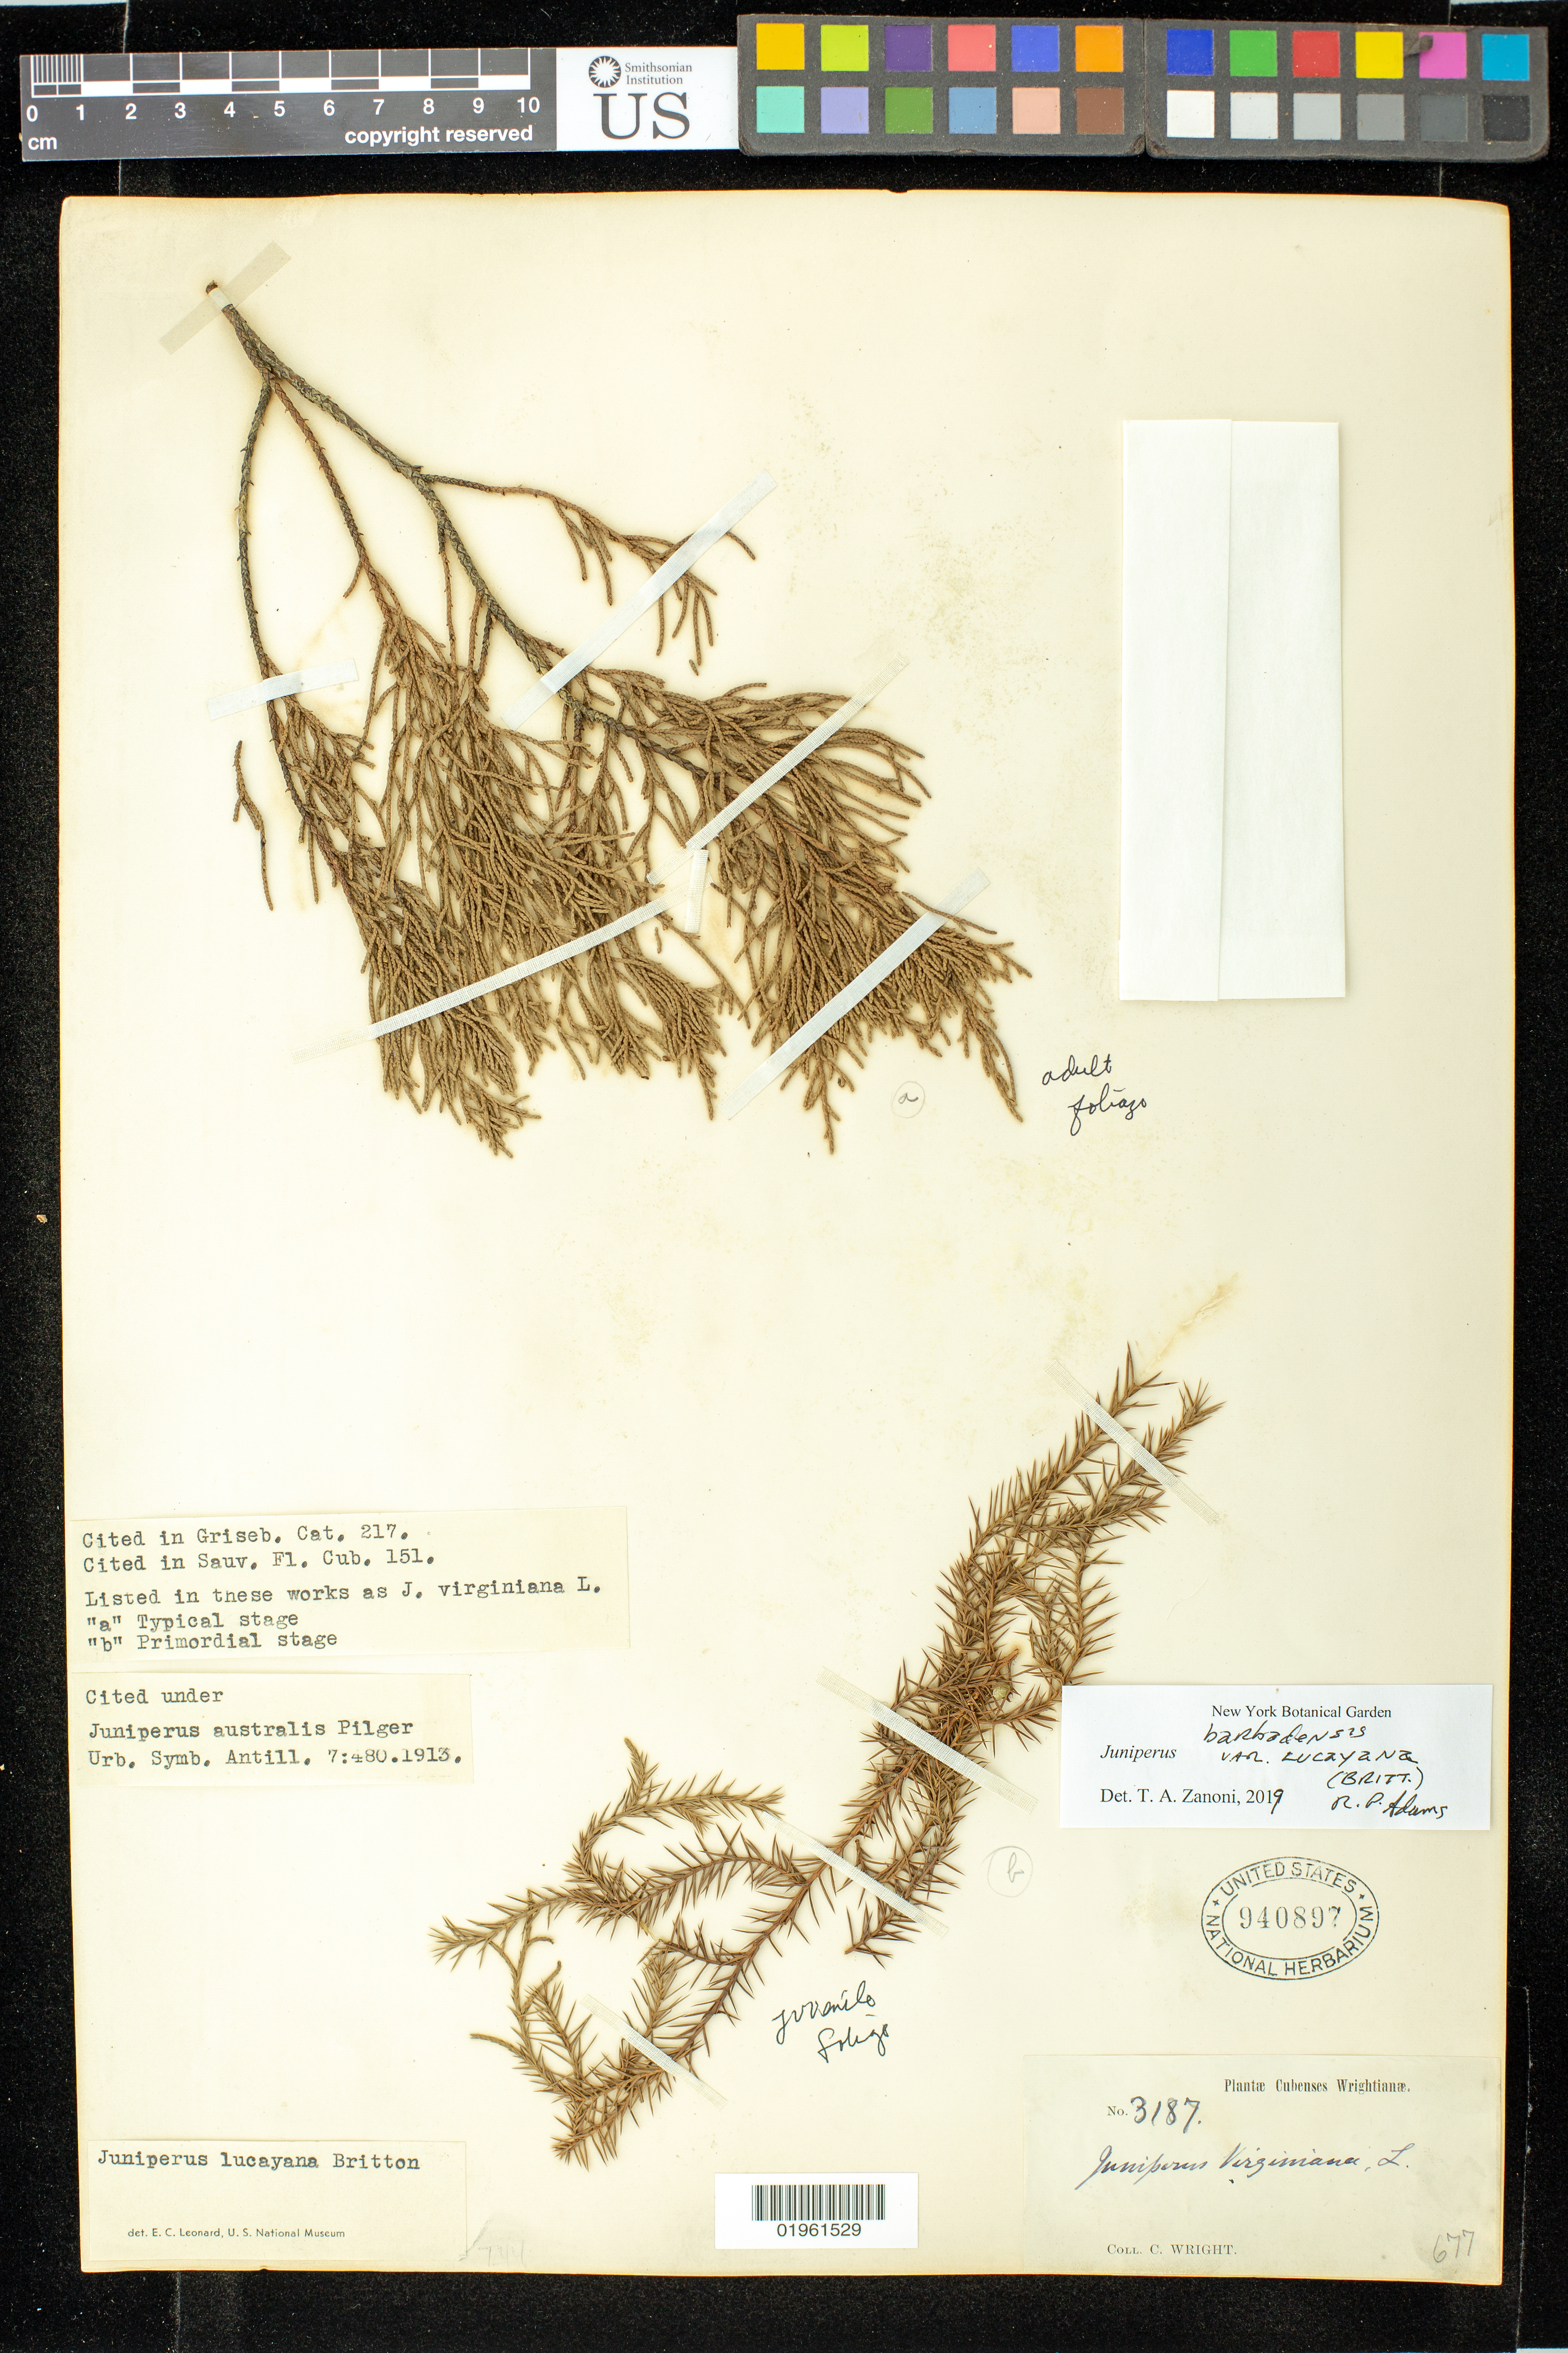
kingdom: Plantae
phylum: Tracheophyta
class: Pinopsida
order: Pinales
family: Cupressaceae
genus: Juniperus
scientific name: Juniperus barbadensis var. lucayana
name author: (Britton) R.P. Adams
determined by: Zanoni, T. A., (NY), New York Botanical Garden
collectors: C. Wright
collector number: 3187 [also 677?]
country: Cuba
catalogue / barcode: US 940897